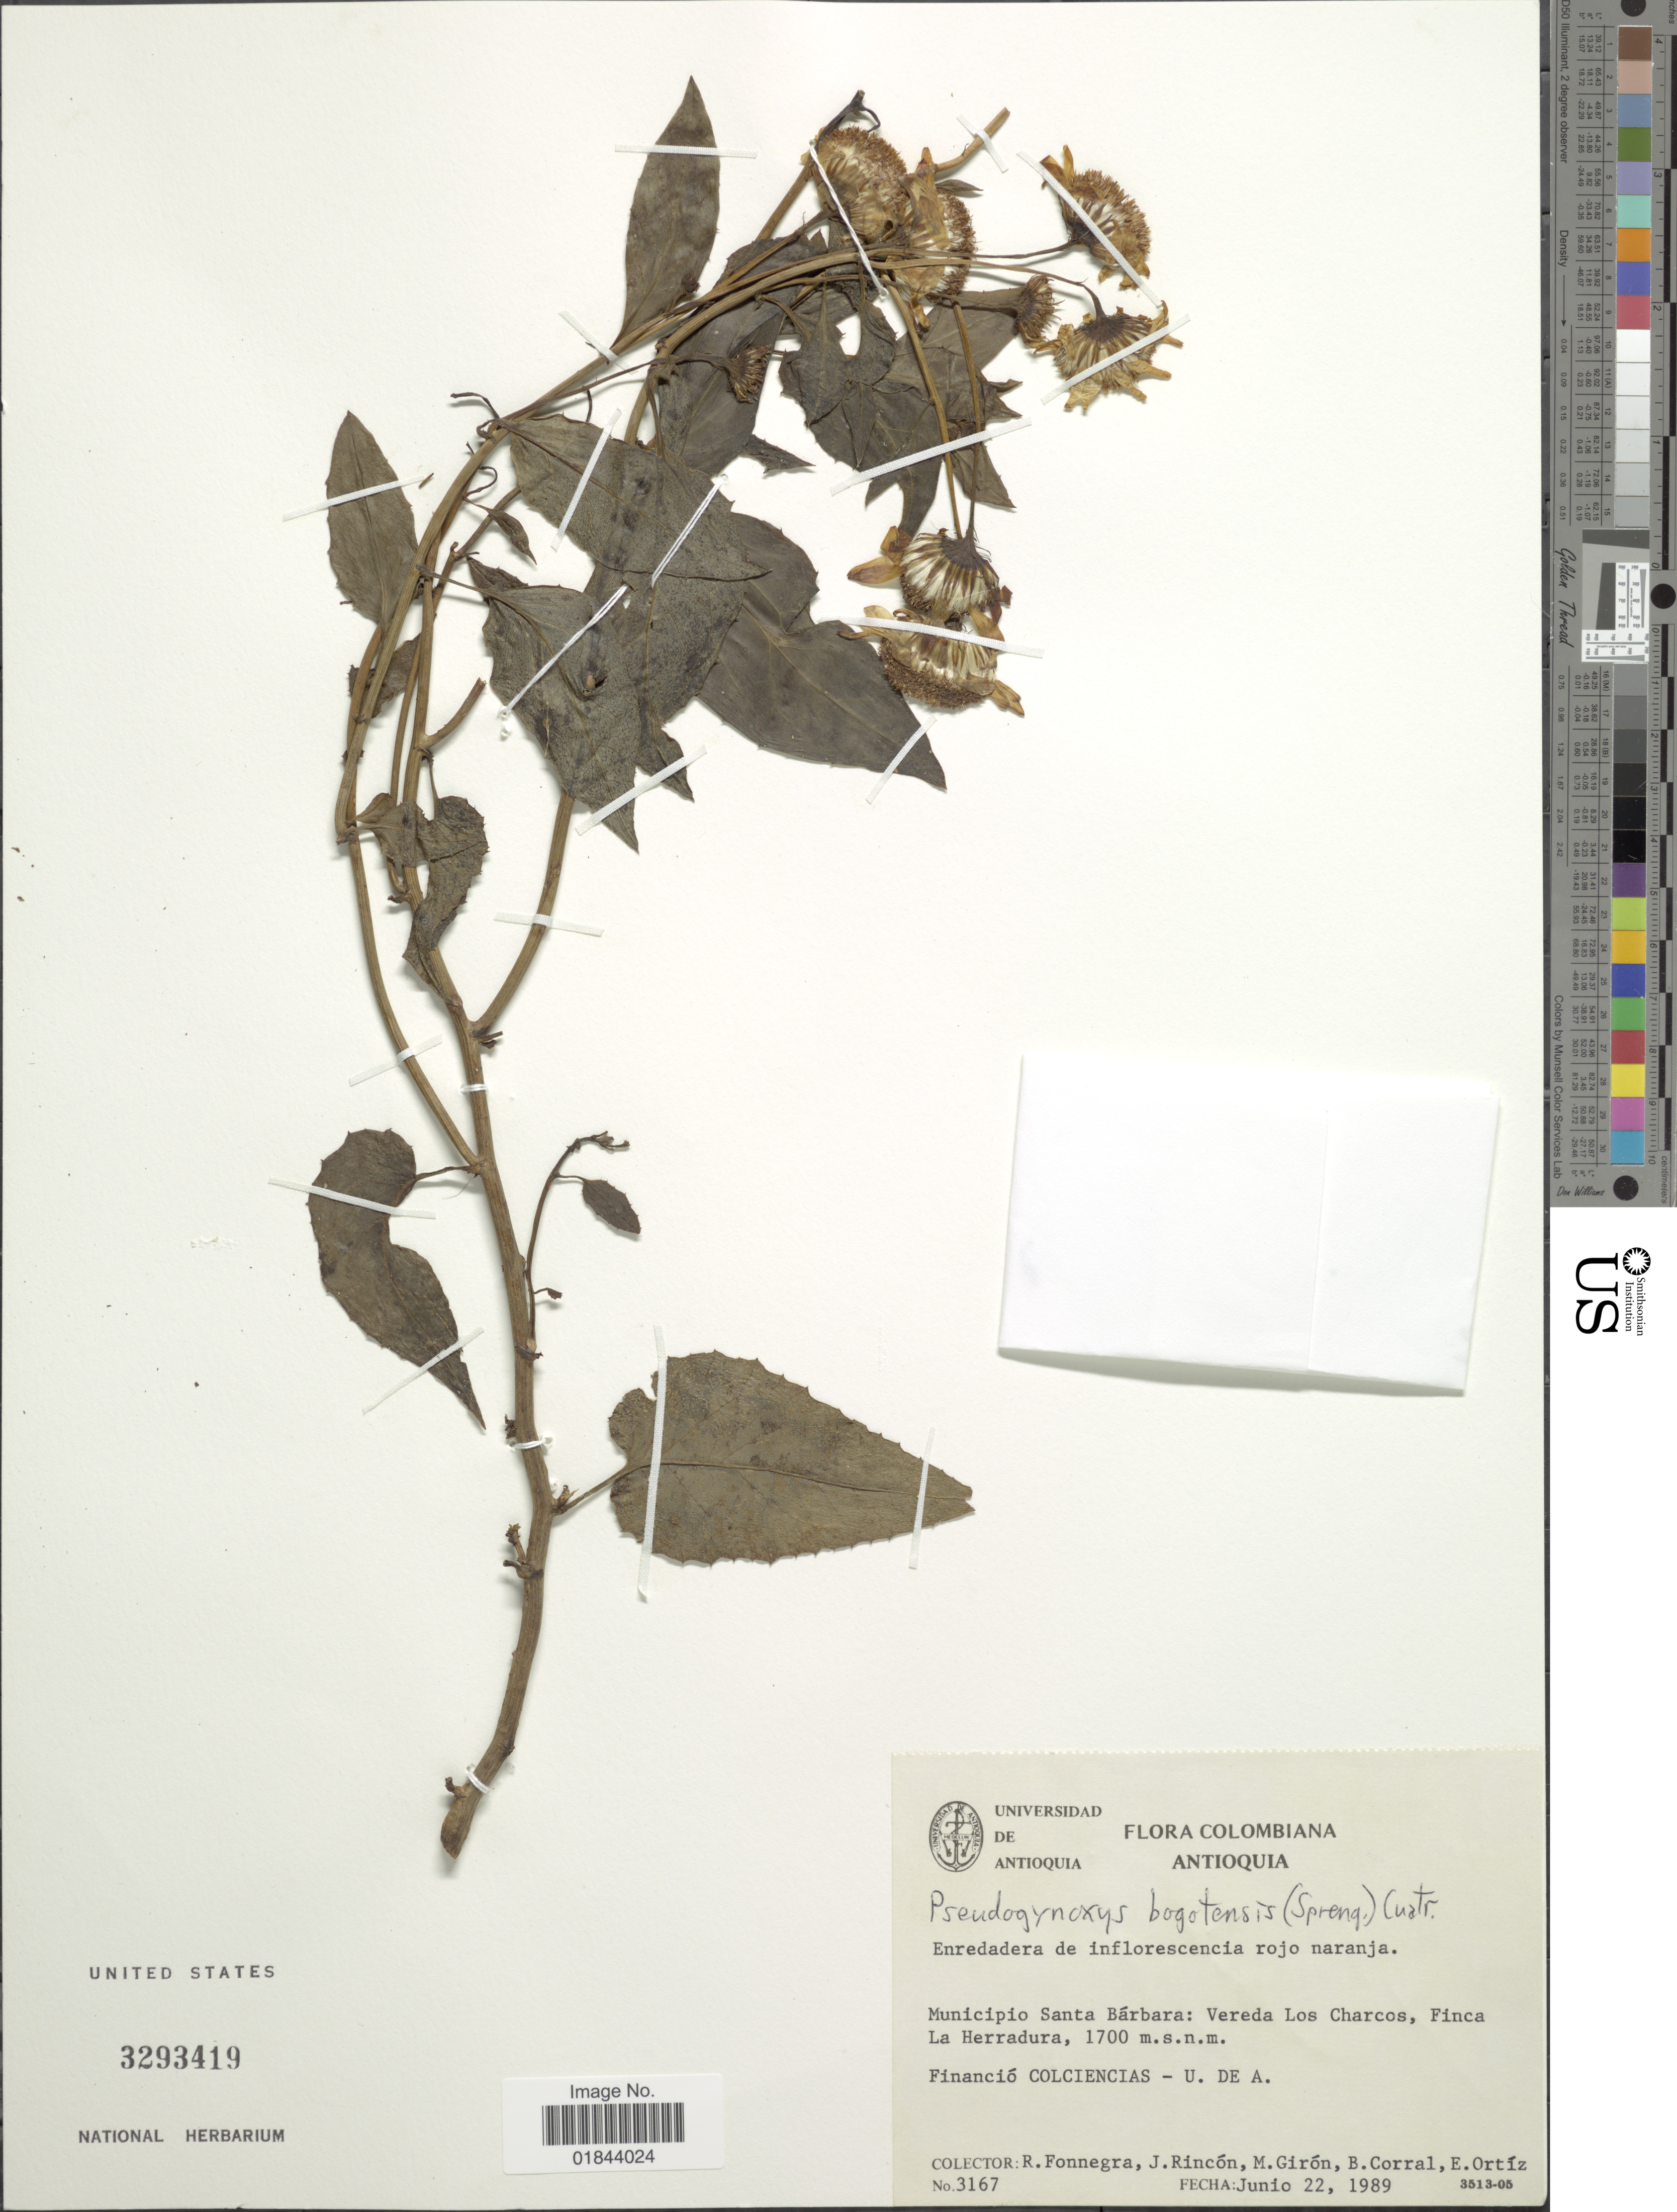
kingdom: Plantae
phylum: Tracheophyta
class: Magnoliopsida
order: Asterales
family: Asteraceae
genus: Pseudogynoxys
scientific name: Pseudogynoxys bogotensis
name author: (Spreng.) Cuatrec.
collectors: R. Fonnegra, J. Rincón, M. Girón, B. Corral & E. Ortíz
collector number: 3167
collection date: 1989-06-22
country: Colombia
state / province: Antioquia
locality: Municipio Santa Bárbara: Vereda Los Charcos, Finca La Herradura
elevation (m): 1700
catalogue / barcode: US 3293419